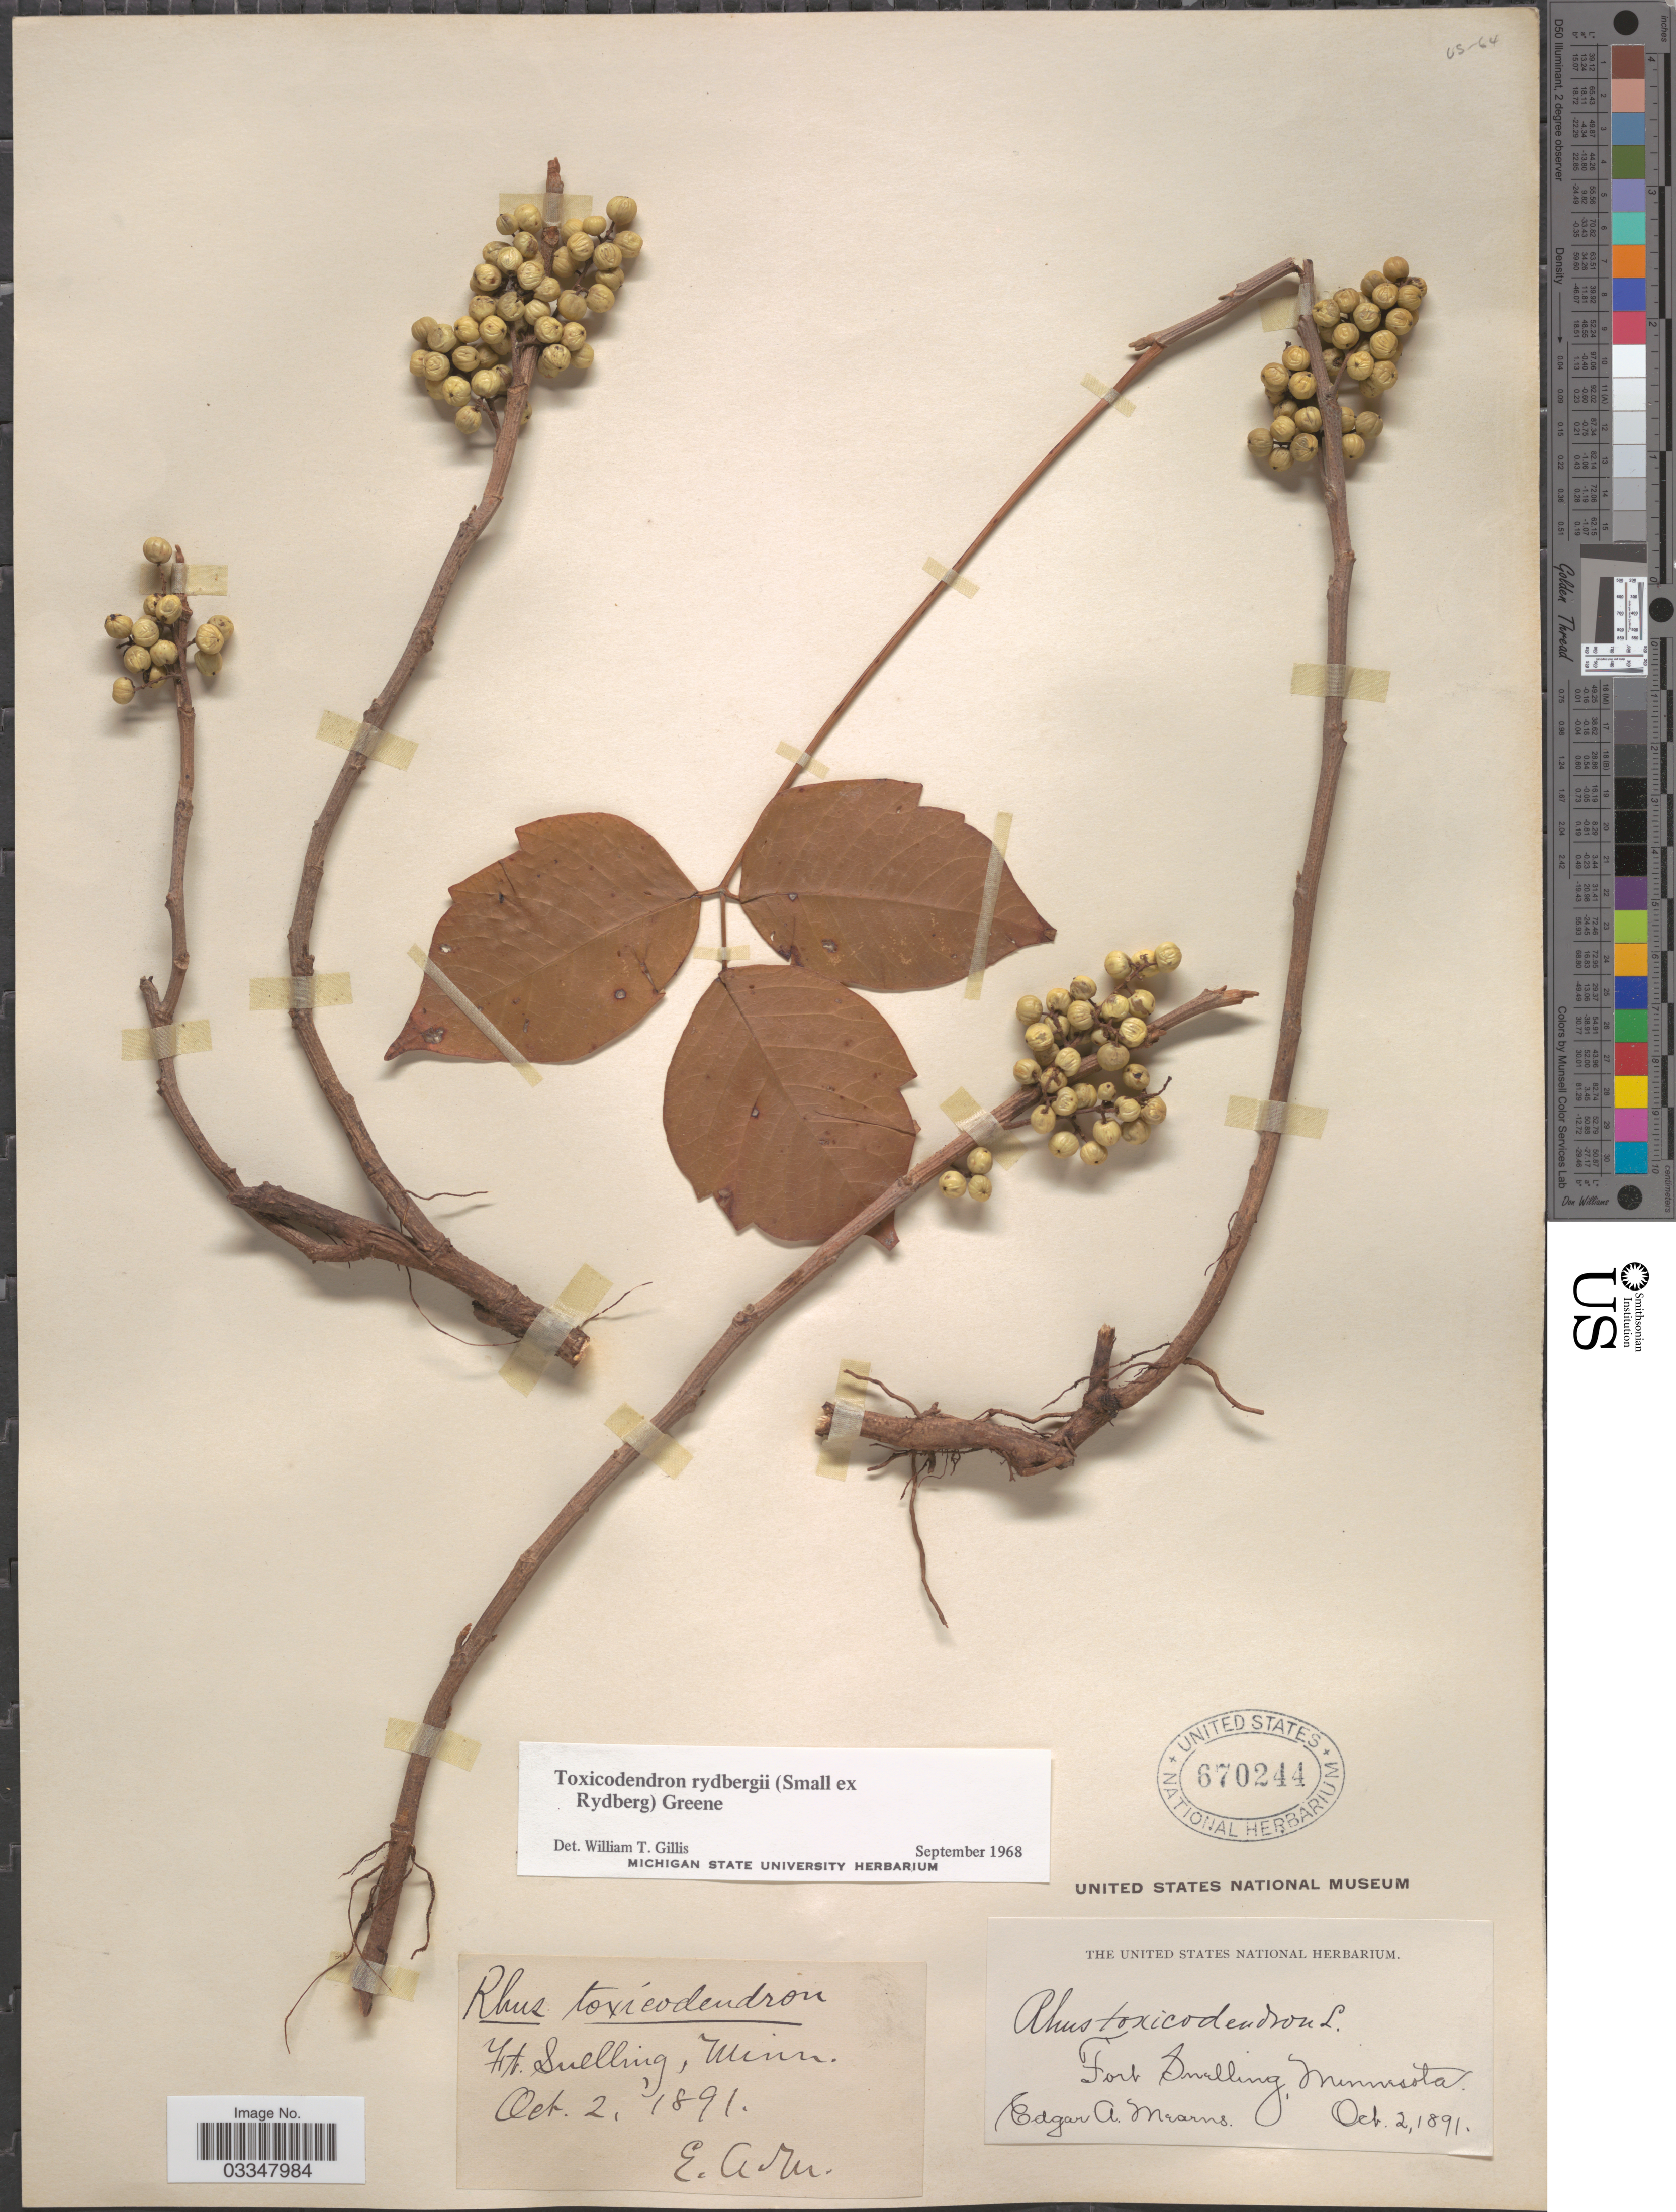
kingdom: Plantae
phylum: Tracheophyta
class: Magnoliopsida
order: Sapindales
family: Anacardiaceae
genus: Toxicodendron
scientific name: Toxicodendron radicans subsp. rydbergii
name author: (Small & Rydb.) Á. Löve & D. Löve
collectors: E. A. Mearns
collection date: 1891-10-02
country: United States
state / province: Minnesota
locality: Fort Snelling.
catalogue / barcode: US 670244